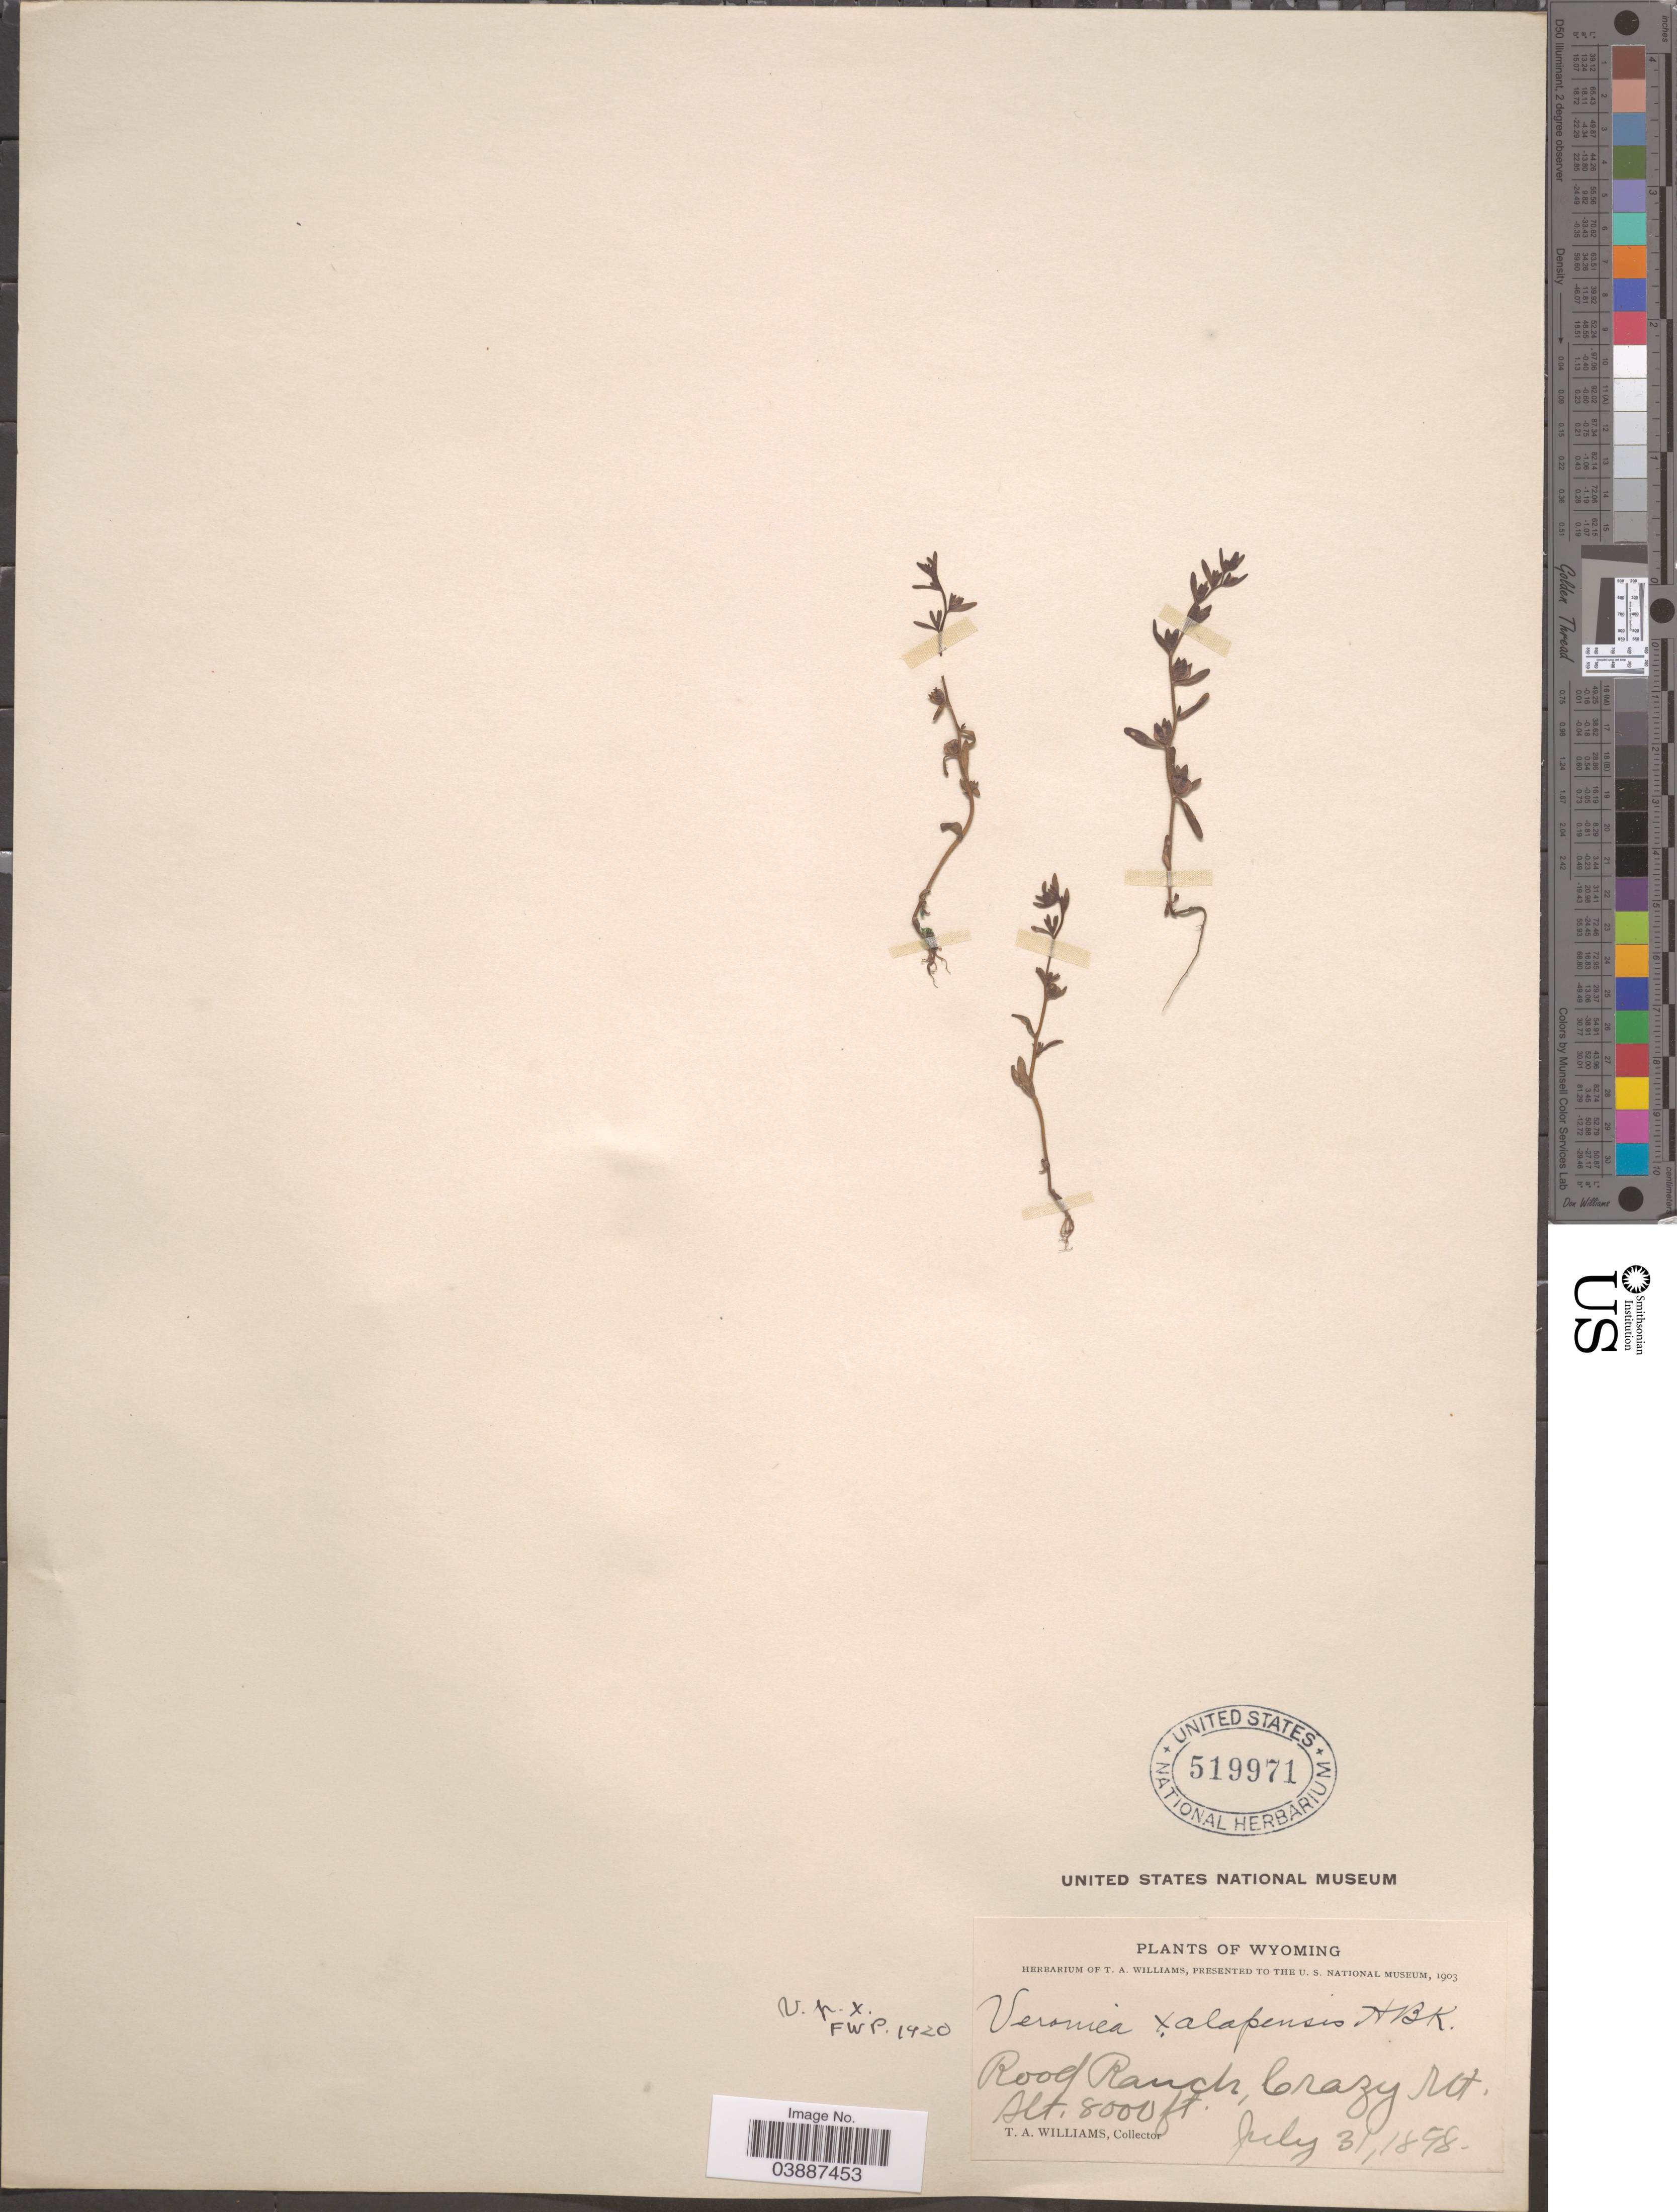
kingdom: Plantae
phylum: Tracheophyta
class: Magnoliopsida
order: Lamiales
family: Plantaginaceae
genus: Veronica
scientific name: Veronica peregrina var. xalapensis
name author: Kunth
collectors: T. Williams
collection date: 1898-07-31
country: United States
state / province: Wyoming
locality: Rood Ranch, Crazy Mt.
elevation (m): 2438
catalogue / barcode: US 519971